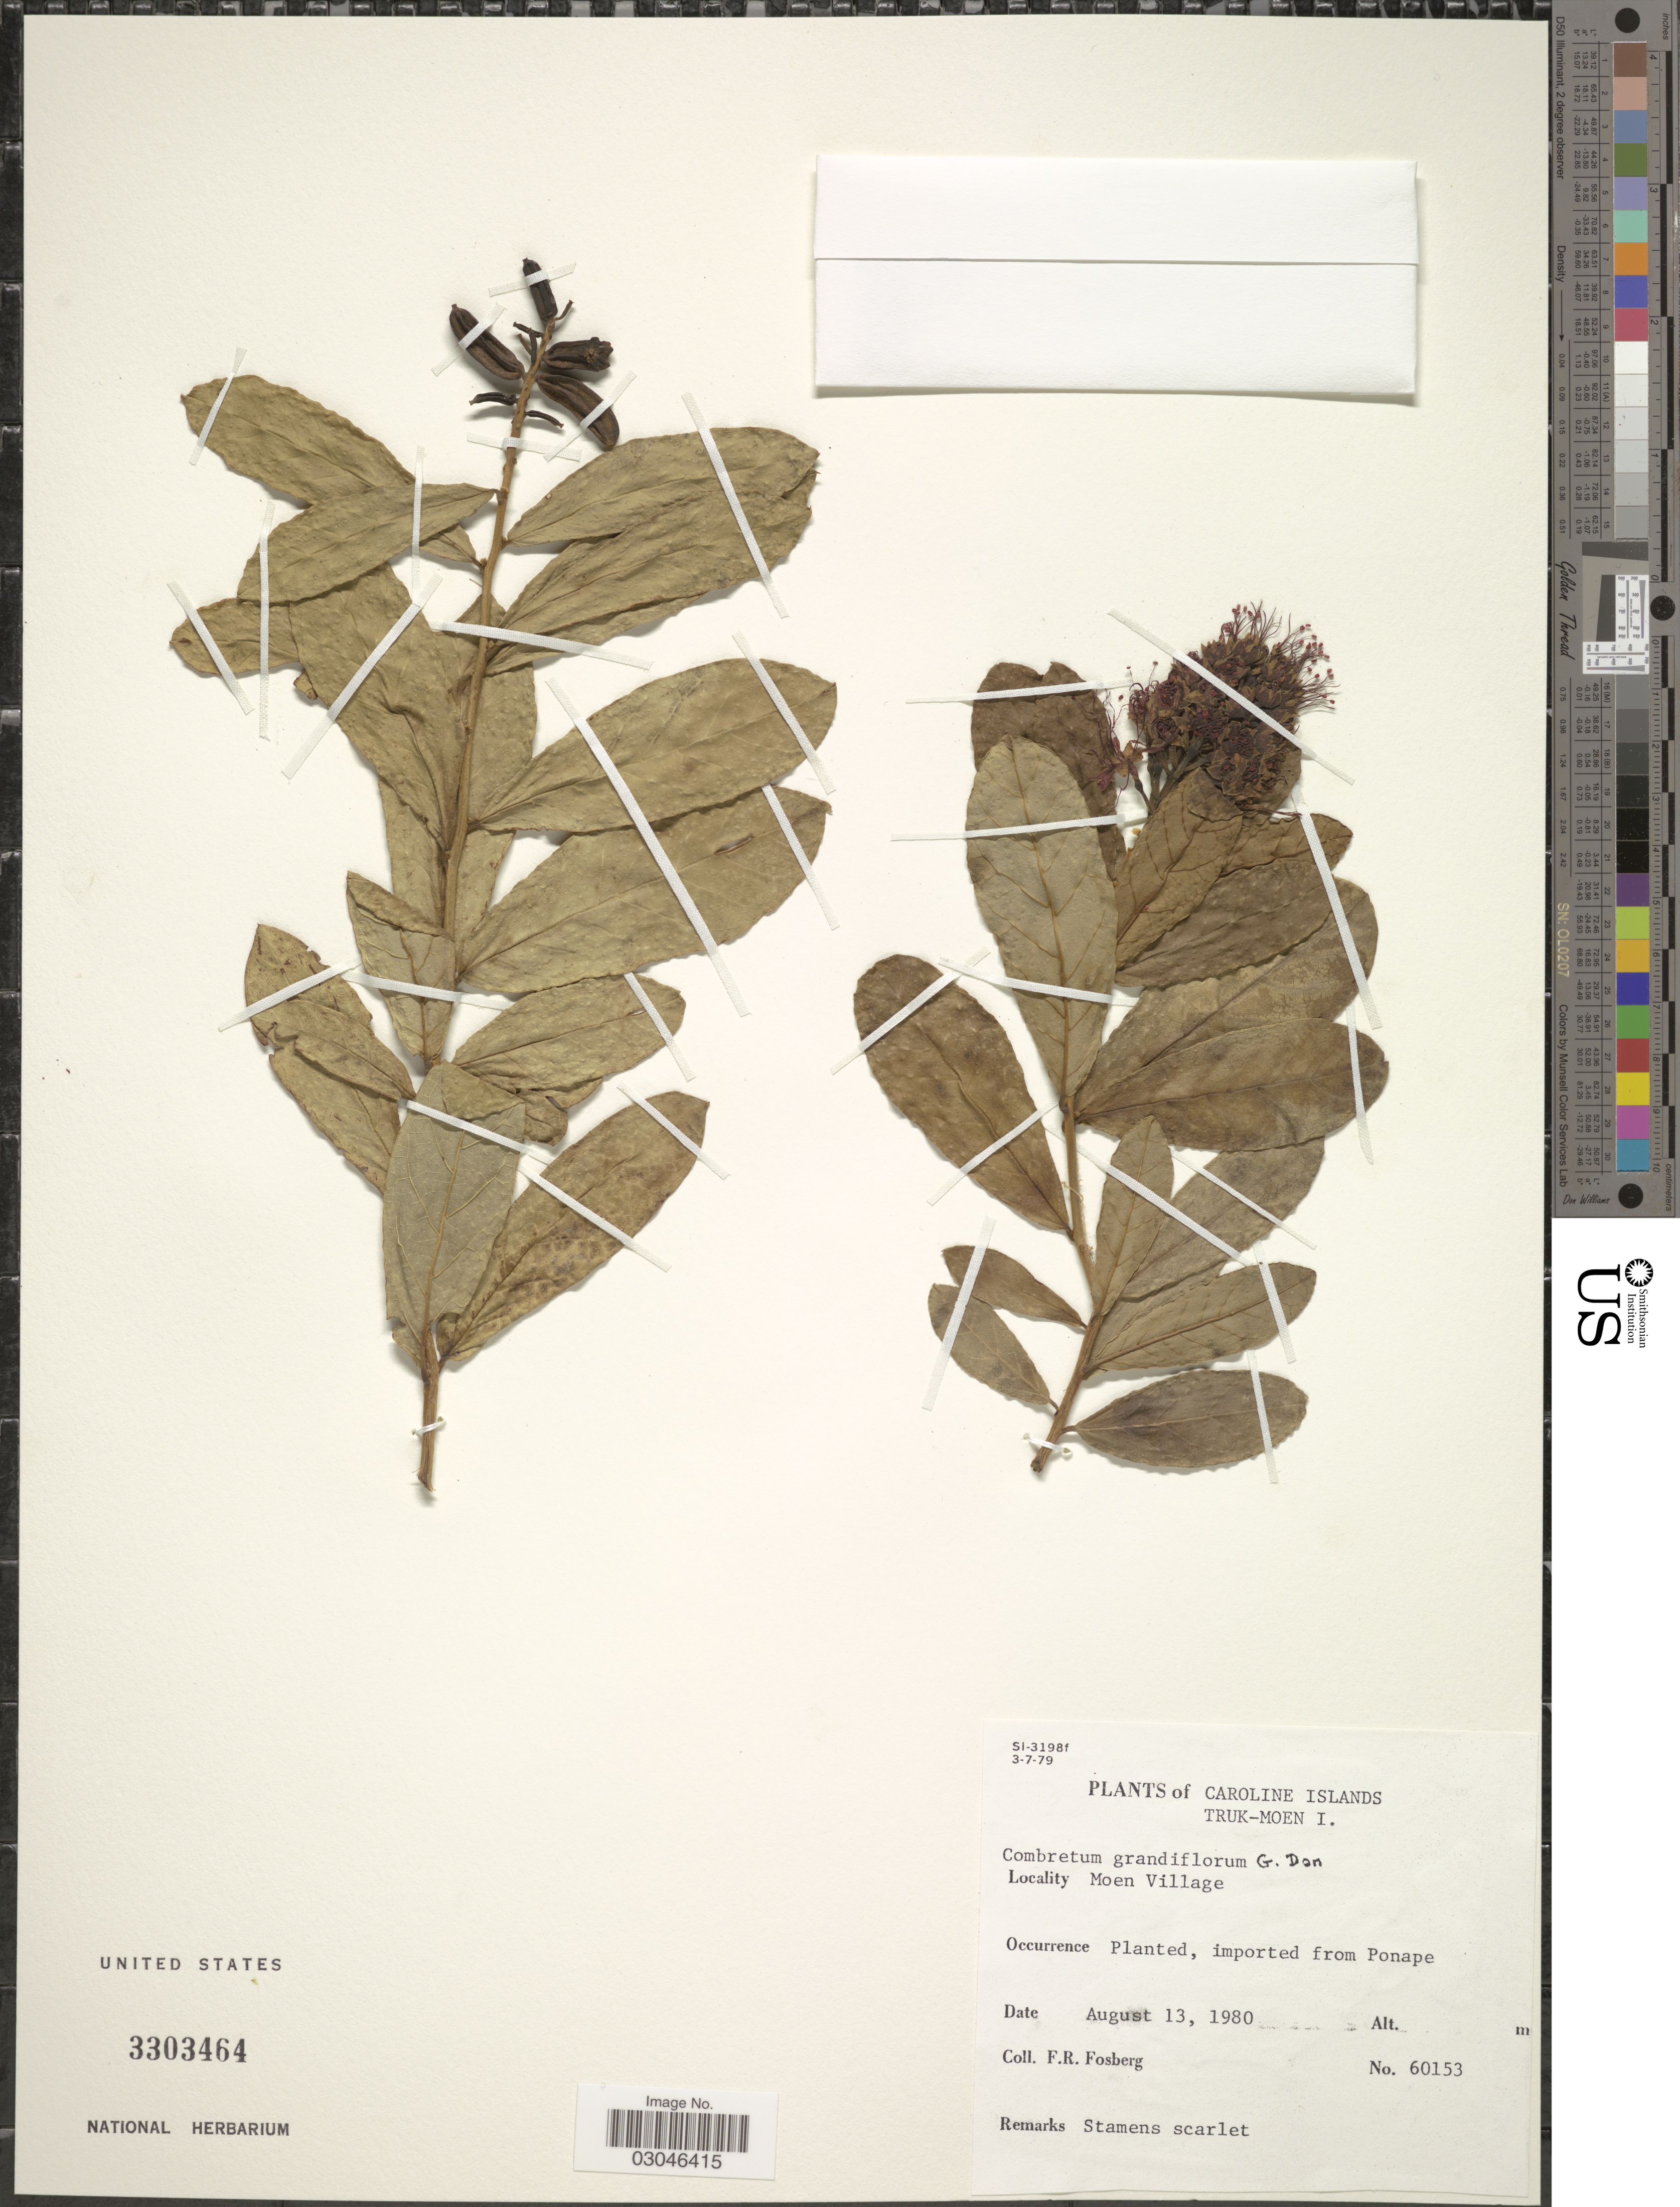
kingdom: Plantae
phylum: Tracheophyta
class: Magnoliopsida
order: Myrtales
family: Combretaceae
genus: Combretum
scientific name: Combretum grandiflorum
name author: G. Don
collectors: F. R. Fosberg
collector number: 60153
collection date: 1980-08-13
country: Micronesia, Federated States of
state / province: Truk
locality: Caroline Islands. Truk-Moen I. Moen Village.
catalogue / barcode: US 3303464